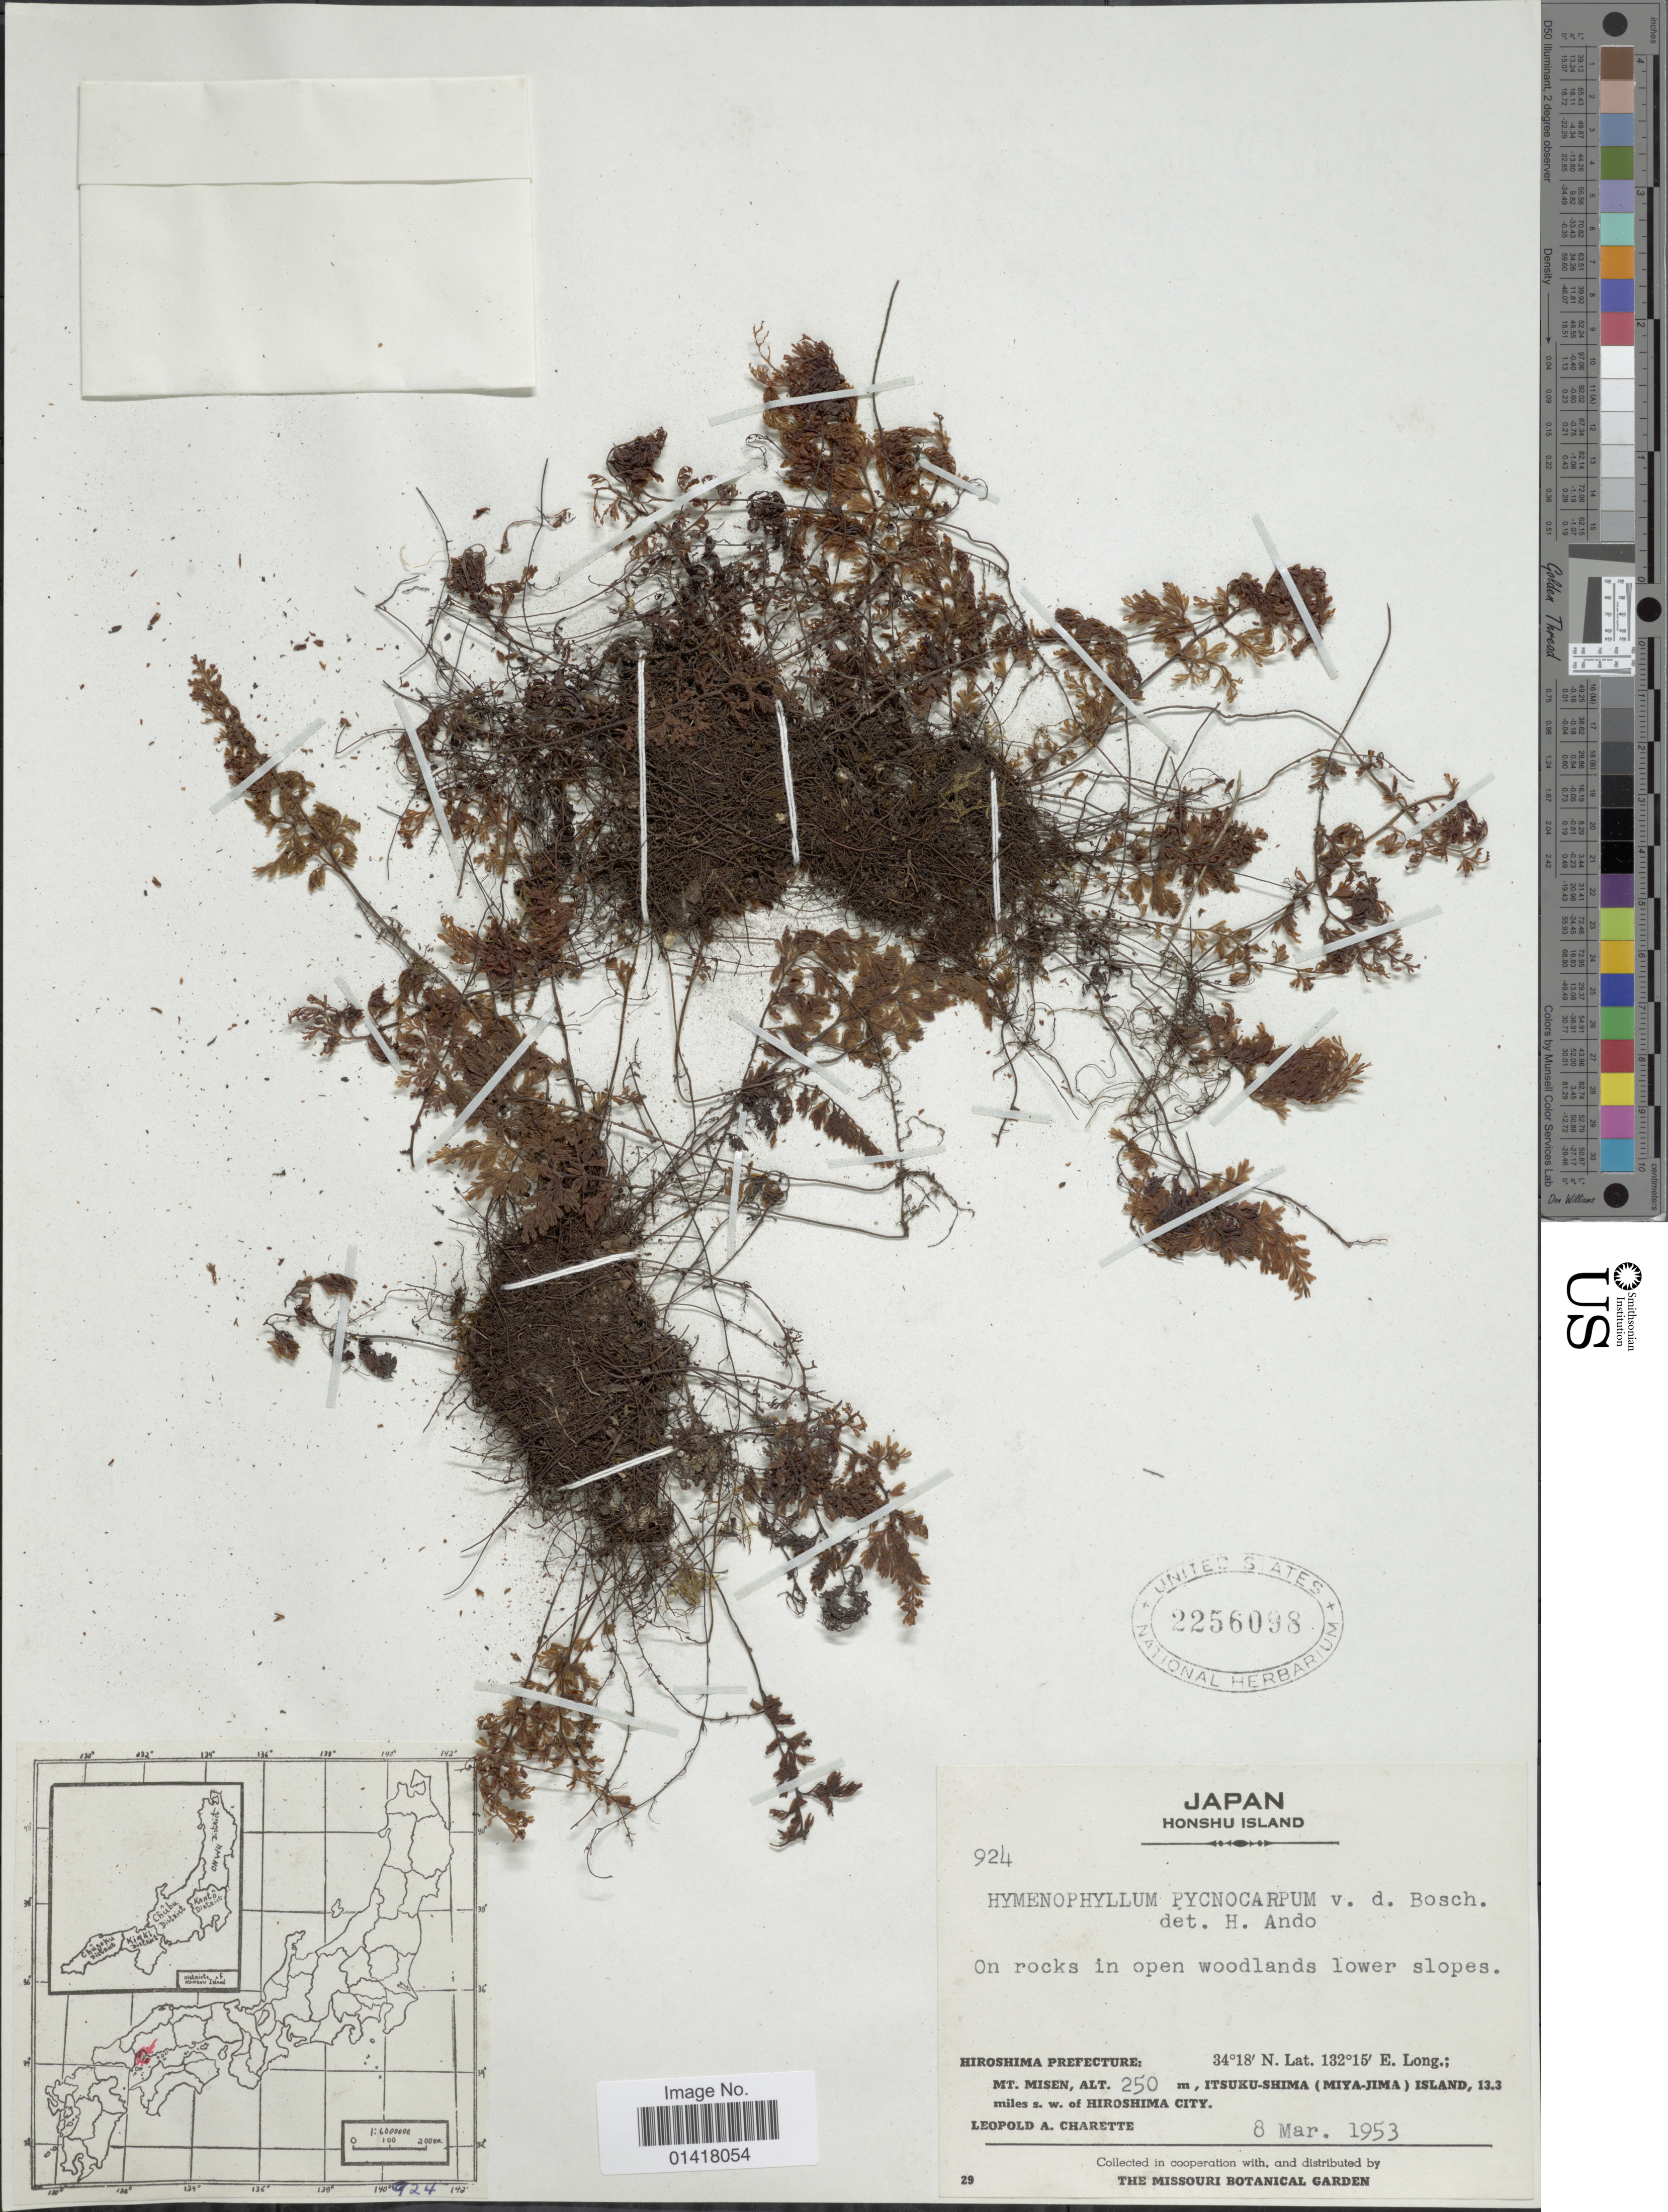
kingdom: Plantae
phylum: Tracheophyta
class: Polypodiopsida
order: Hymenophyllales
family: Hymenophyllaceae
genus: Hymenophyllum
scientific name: Hymenophyllum pycnocarpum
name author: Bosch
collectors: L. A. Charette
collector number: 924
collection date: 1953-03-08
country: Japan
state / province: Hirosima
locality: Honshu Island. Hiroshima Prefercture. Mt. Misen. Itsuku-shima (Miya-Jima) Island, 13.3 miles s.w. of Hiroshima City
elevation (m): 250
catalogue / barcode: US 2256098